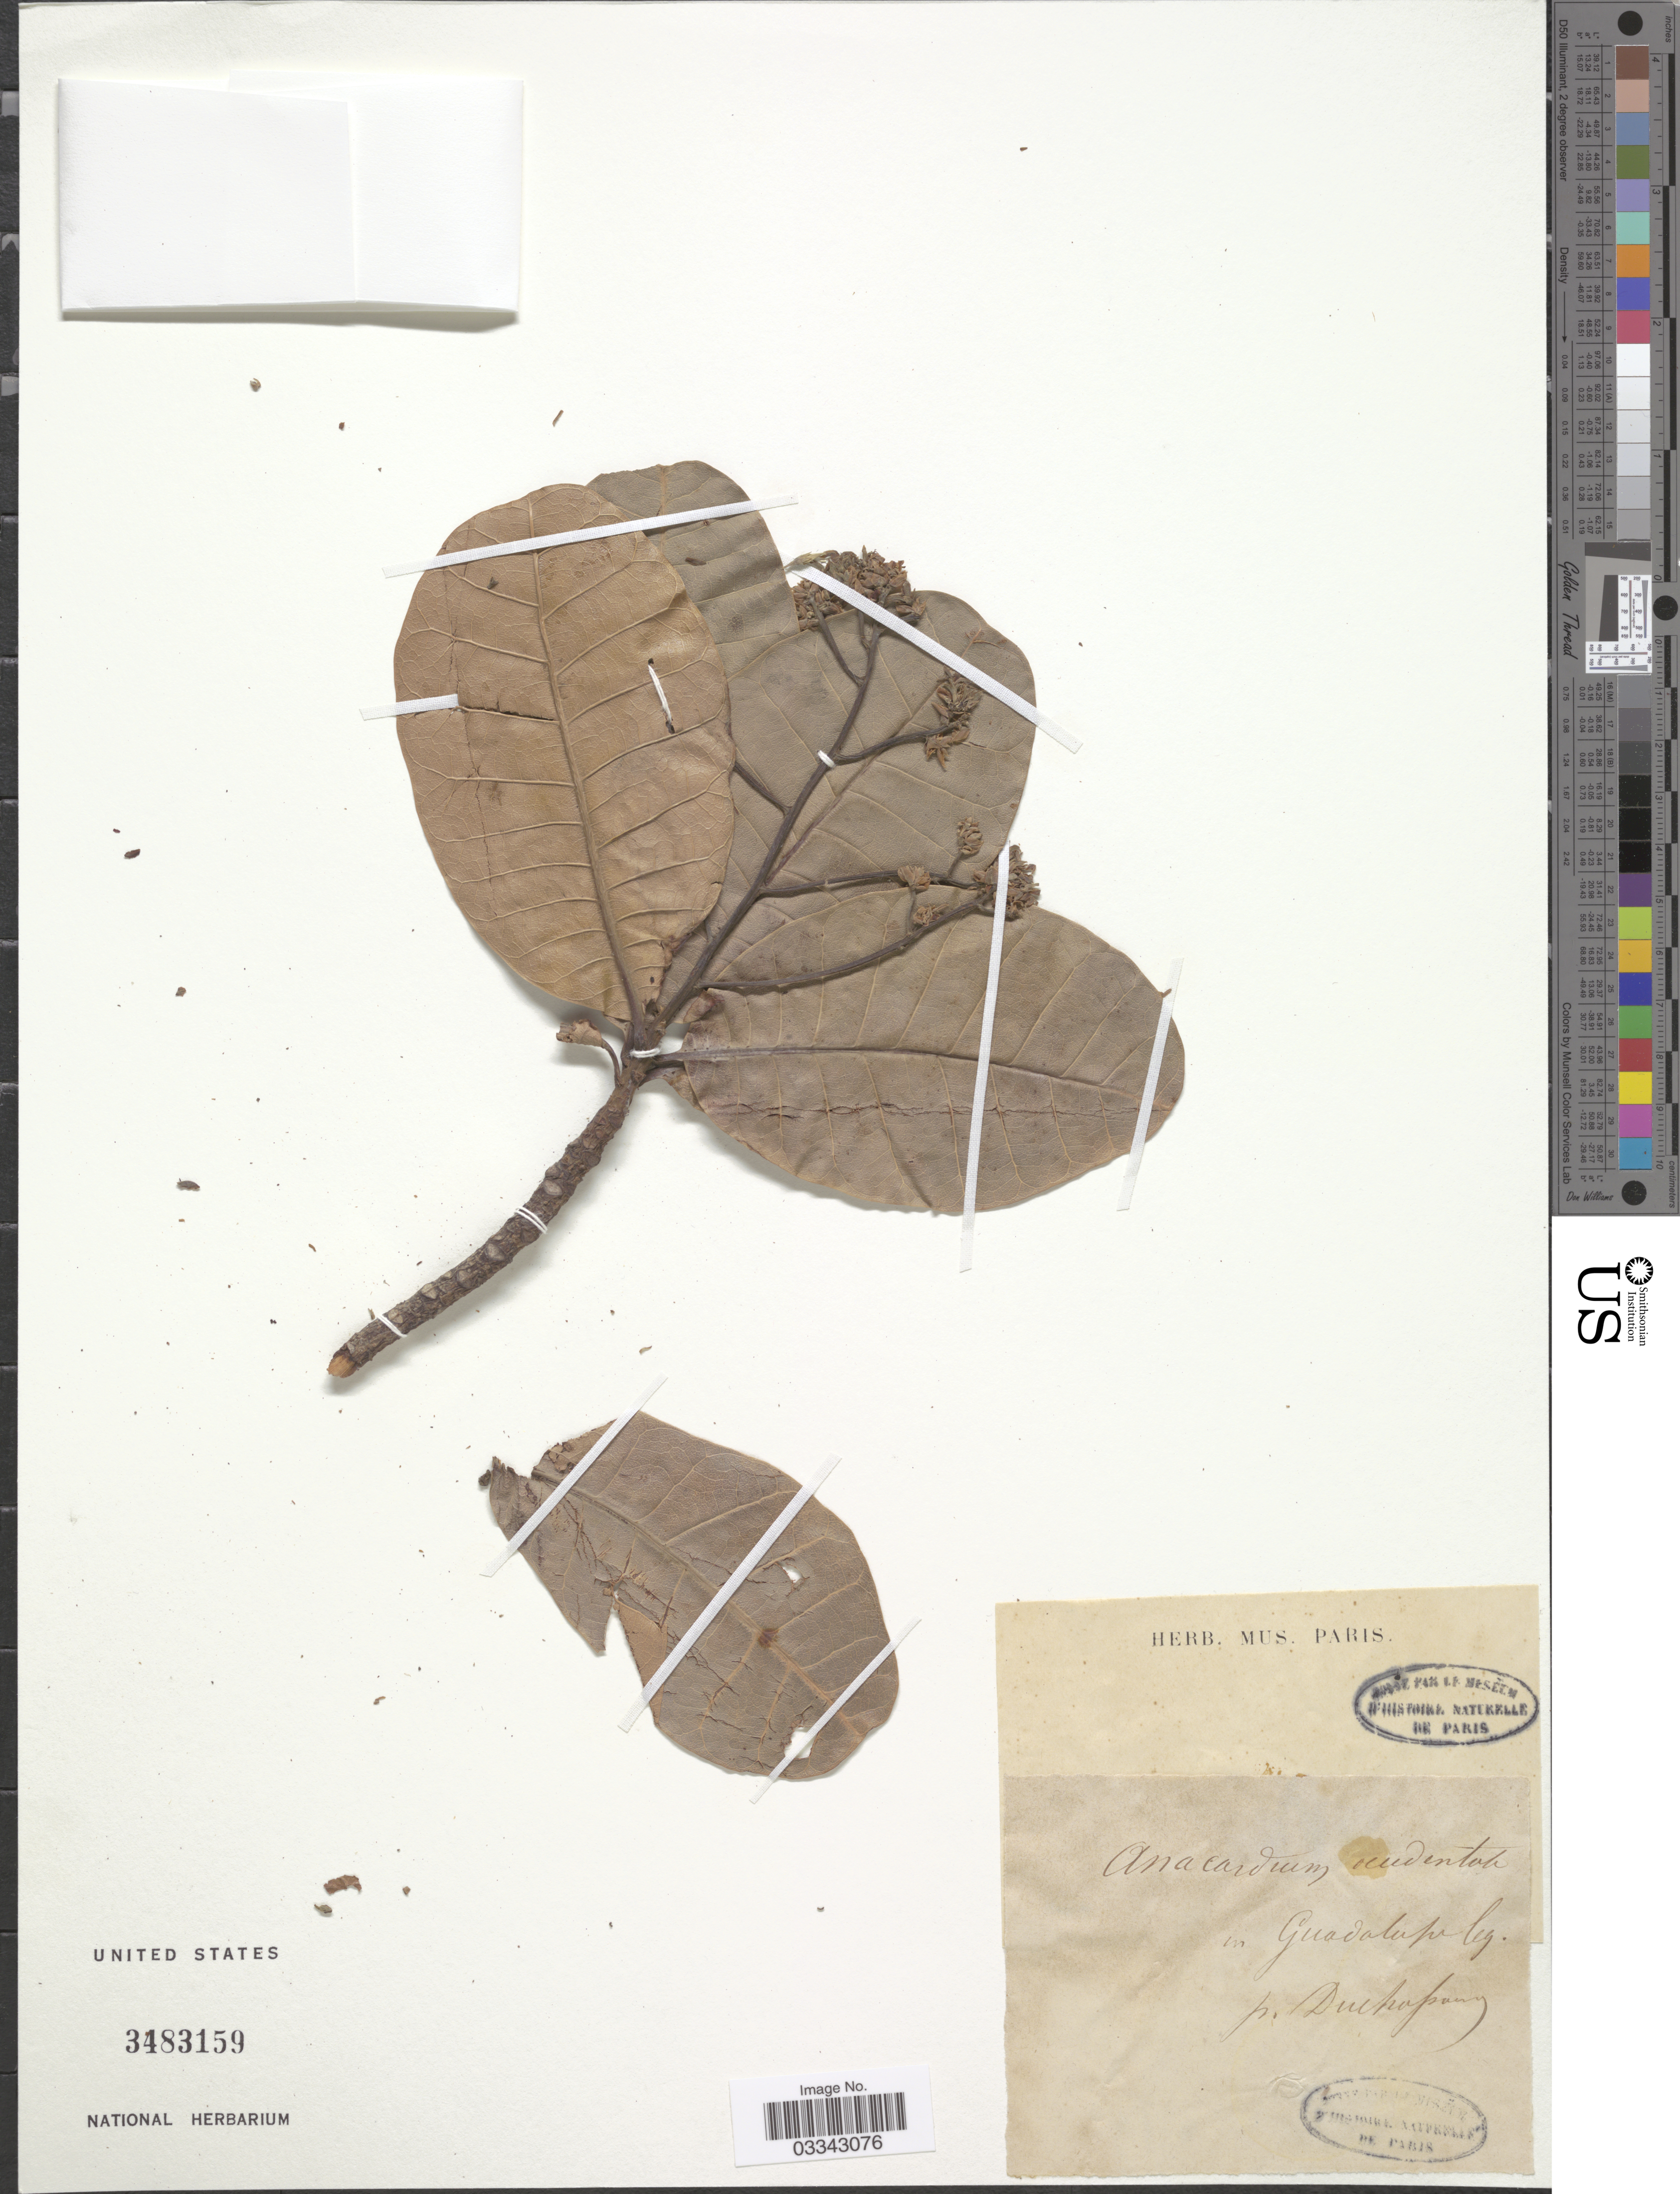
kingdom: Plantae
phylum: Tracheophyta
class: Magnoliopsida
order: Sapindales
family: Anacardiaceae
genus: Anacardium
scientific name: Anacardium occidentale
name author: L.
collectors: -. Duchasamy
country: Guadeloupe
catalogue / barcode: US 3483159